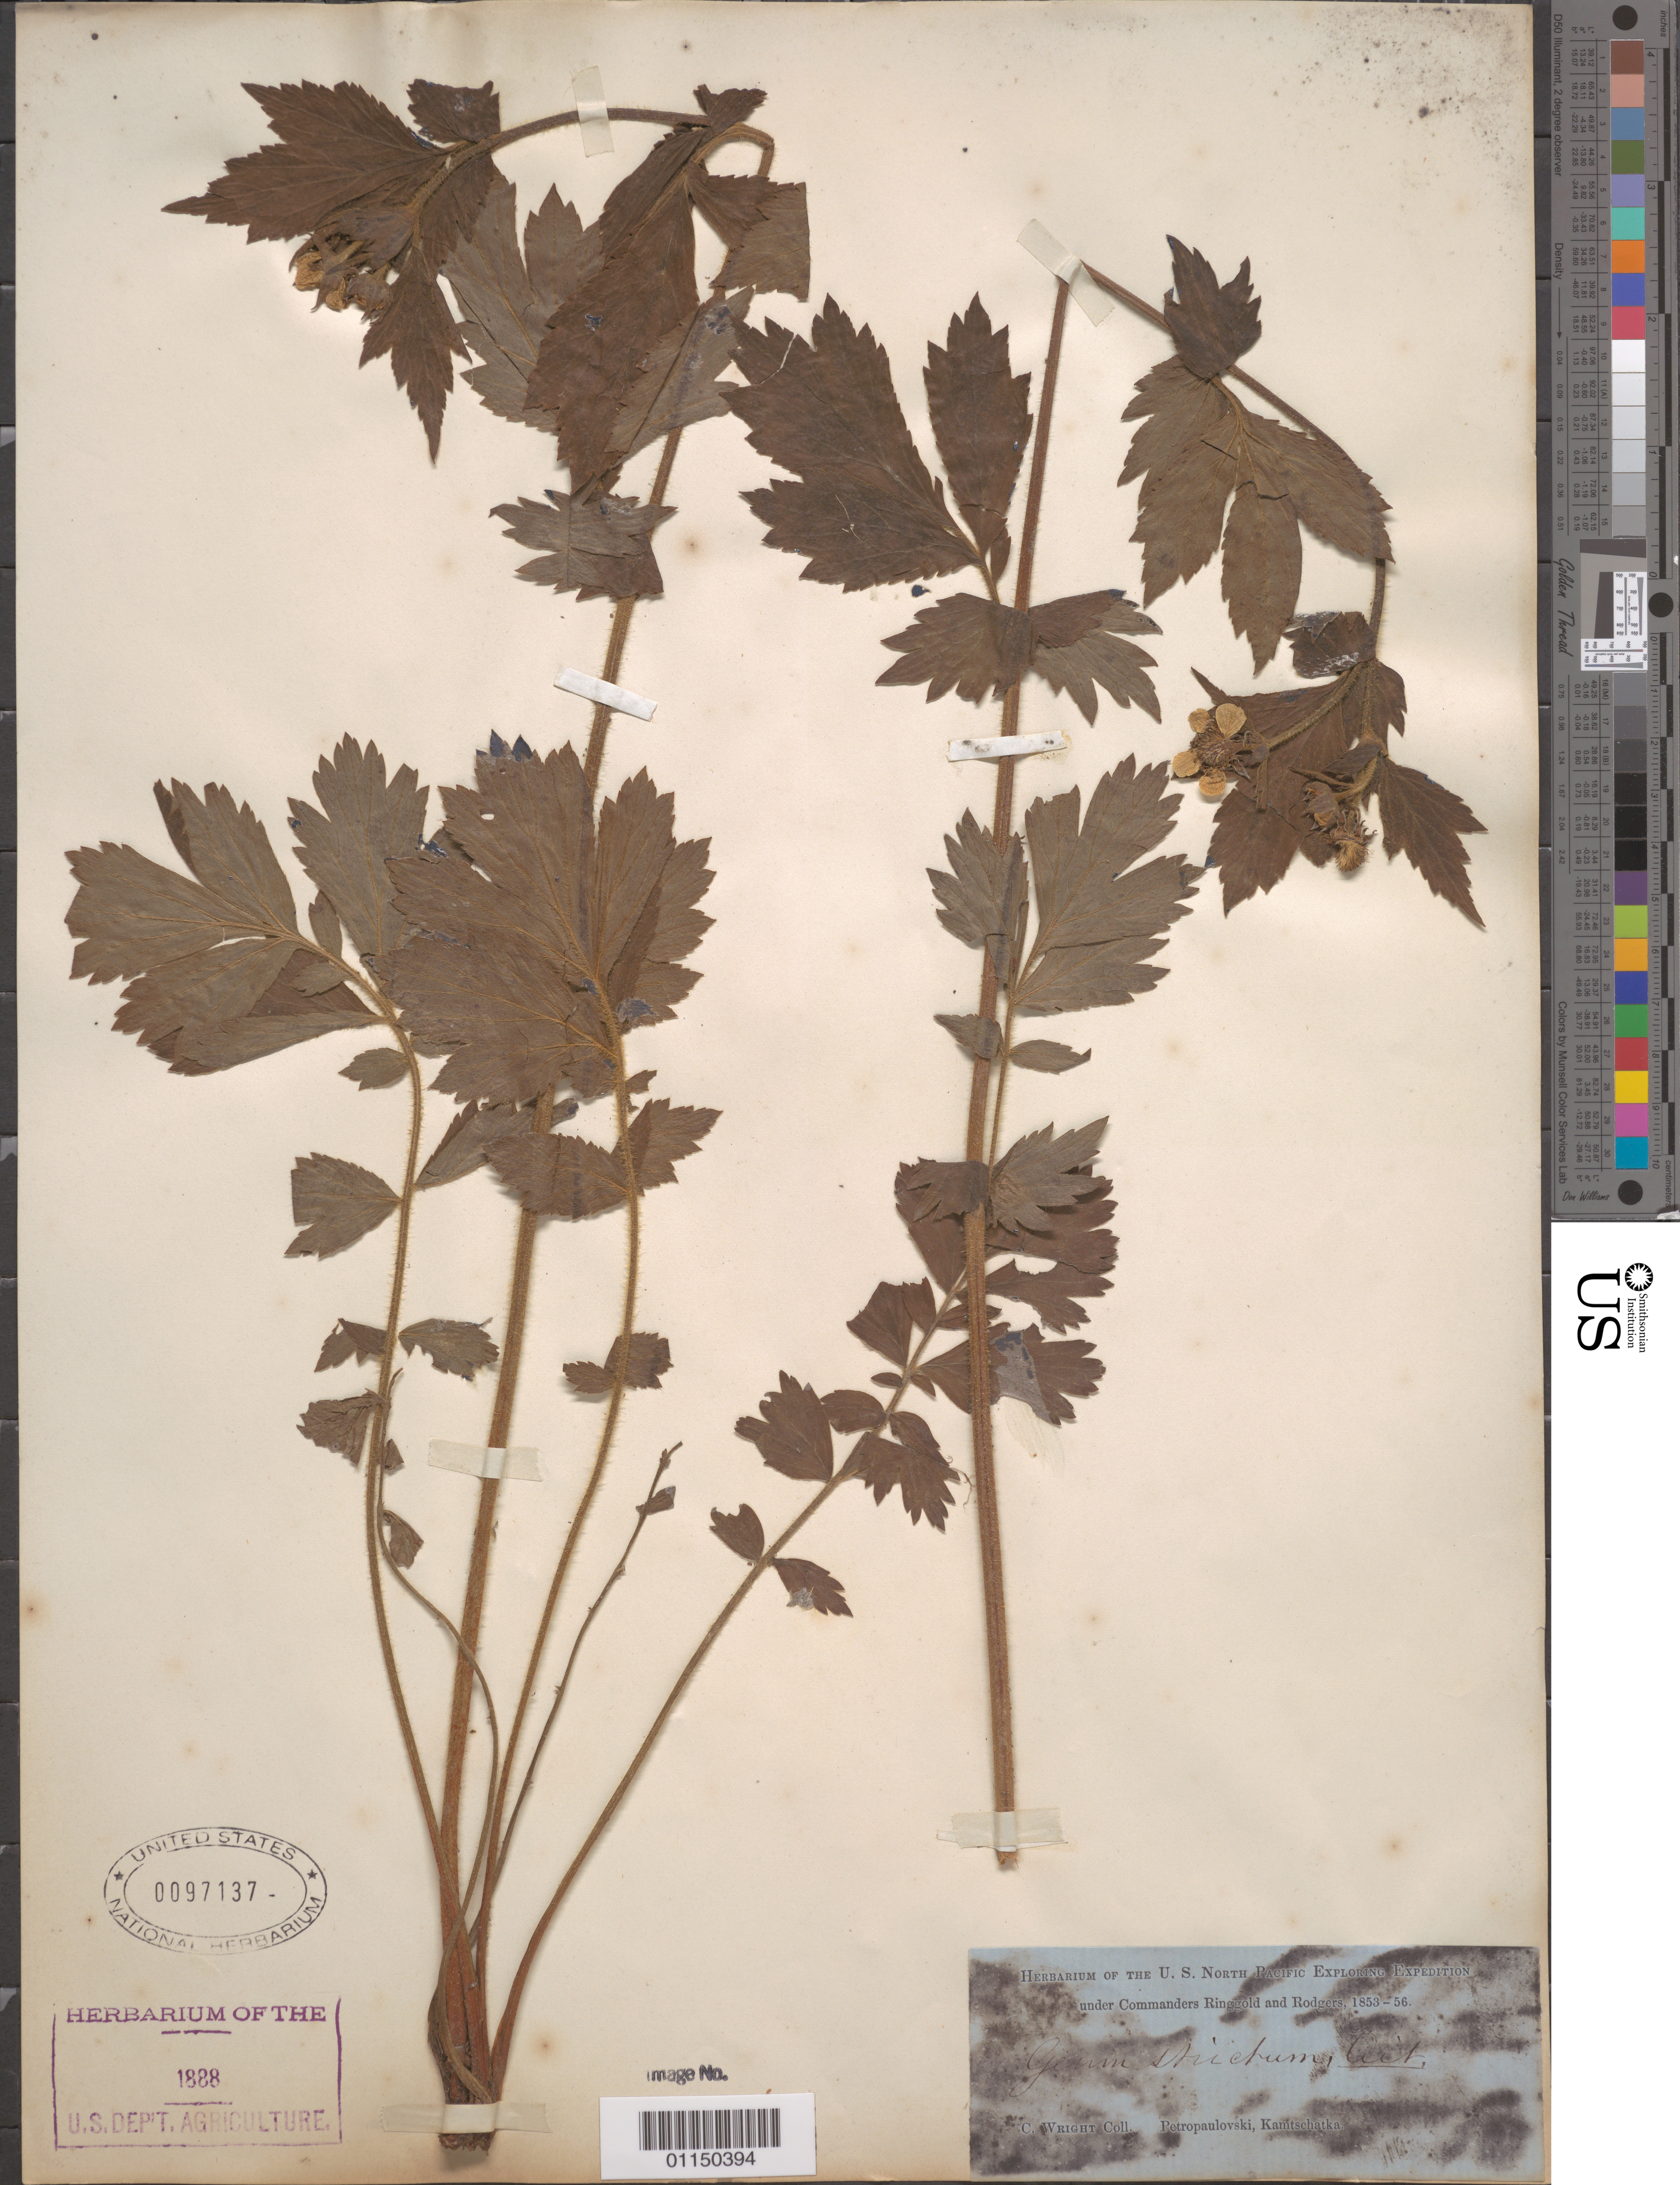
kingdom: Plantae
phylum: Tracheophyta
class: Magnoliopsida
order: Rosales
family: Rosaceae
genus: Geum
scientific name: Geum strictum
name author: Aiton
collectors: C. Wright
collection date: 1853/1856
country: Russian Federation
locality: Petropaulovski, Kamtschatka.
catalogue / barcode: US 97137